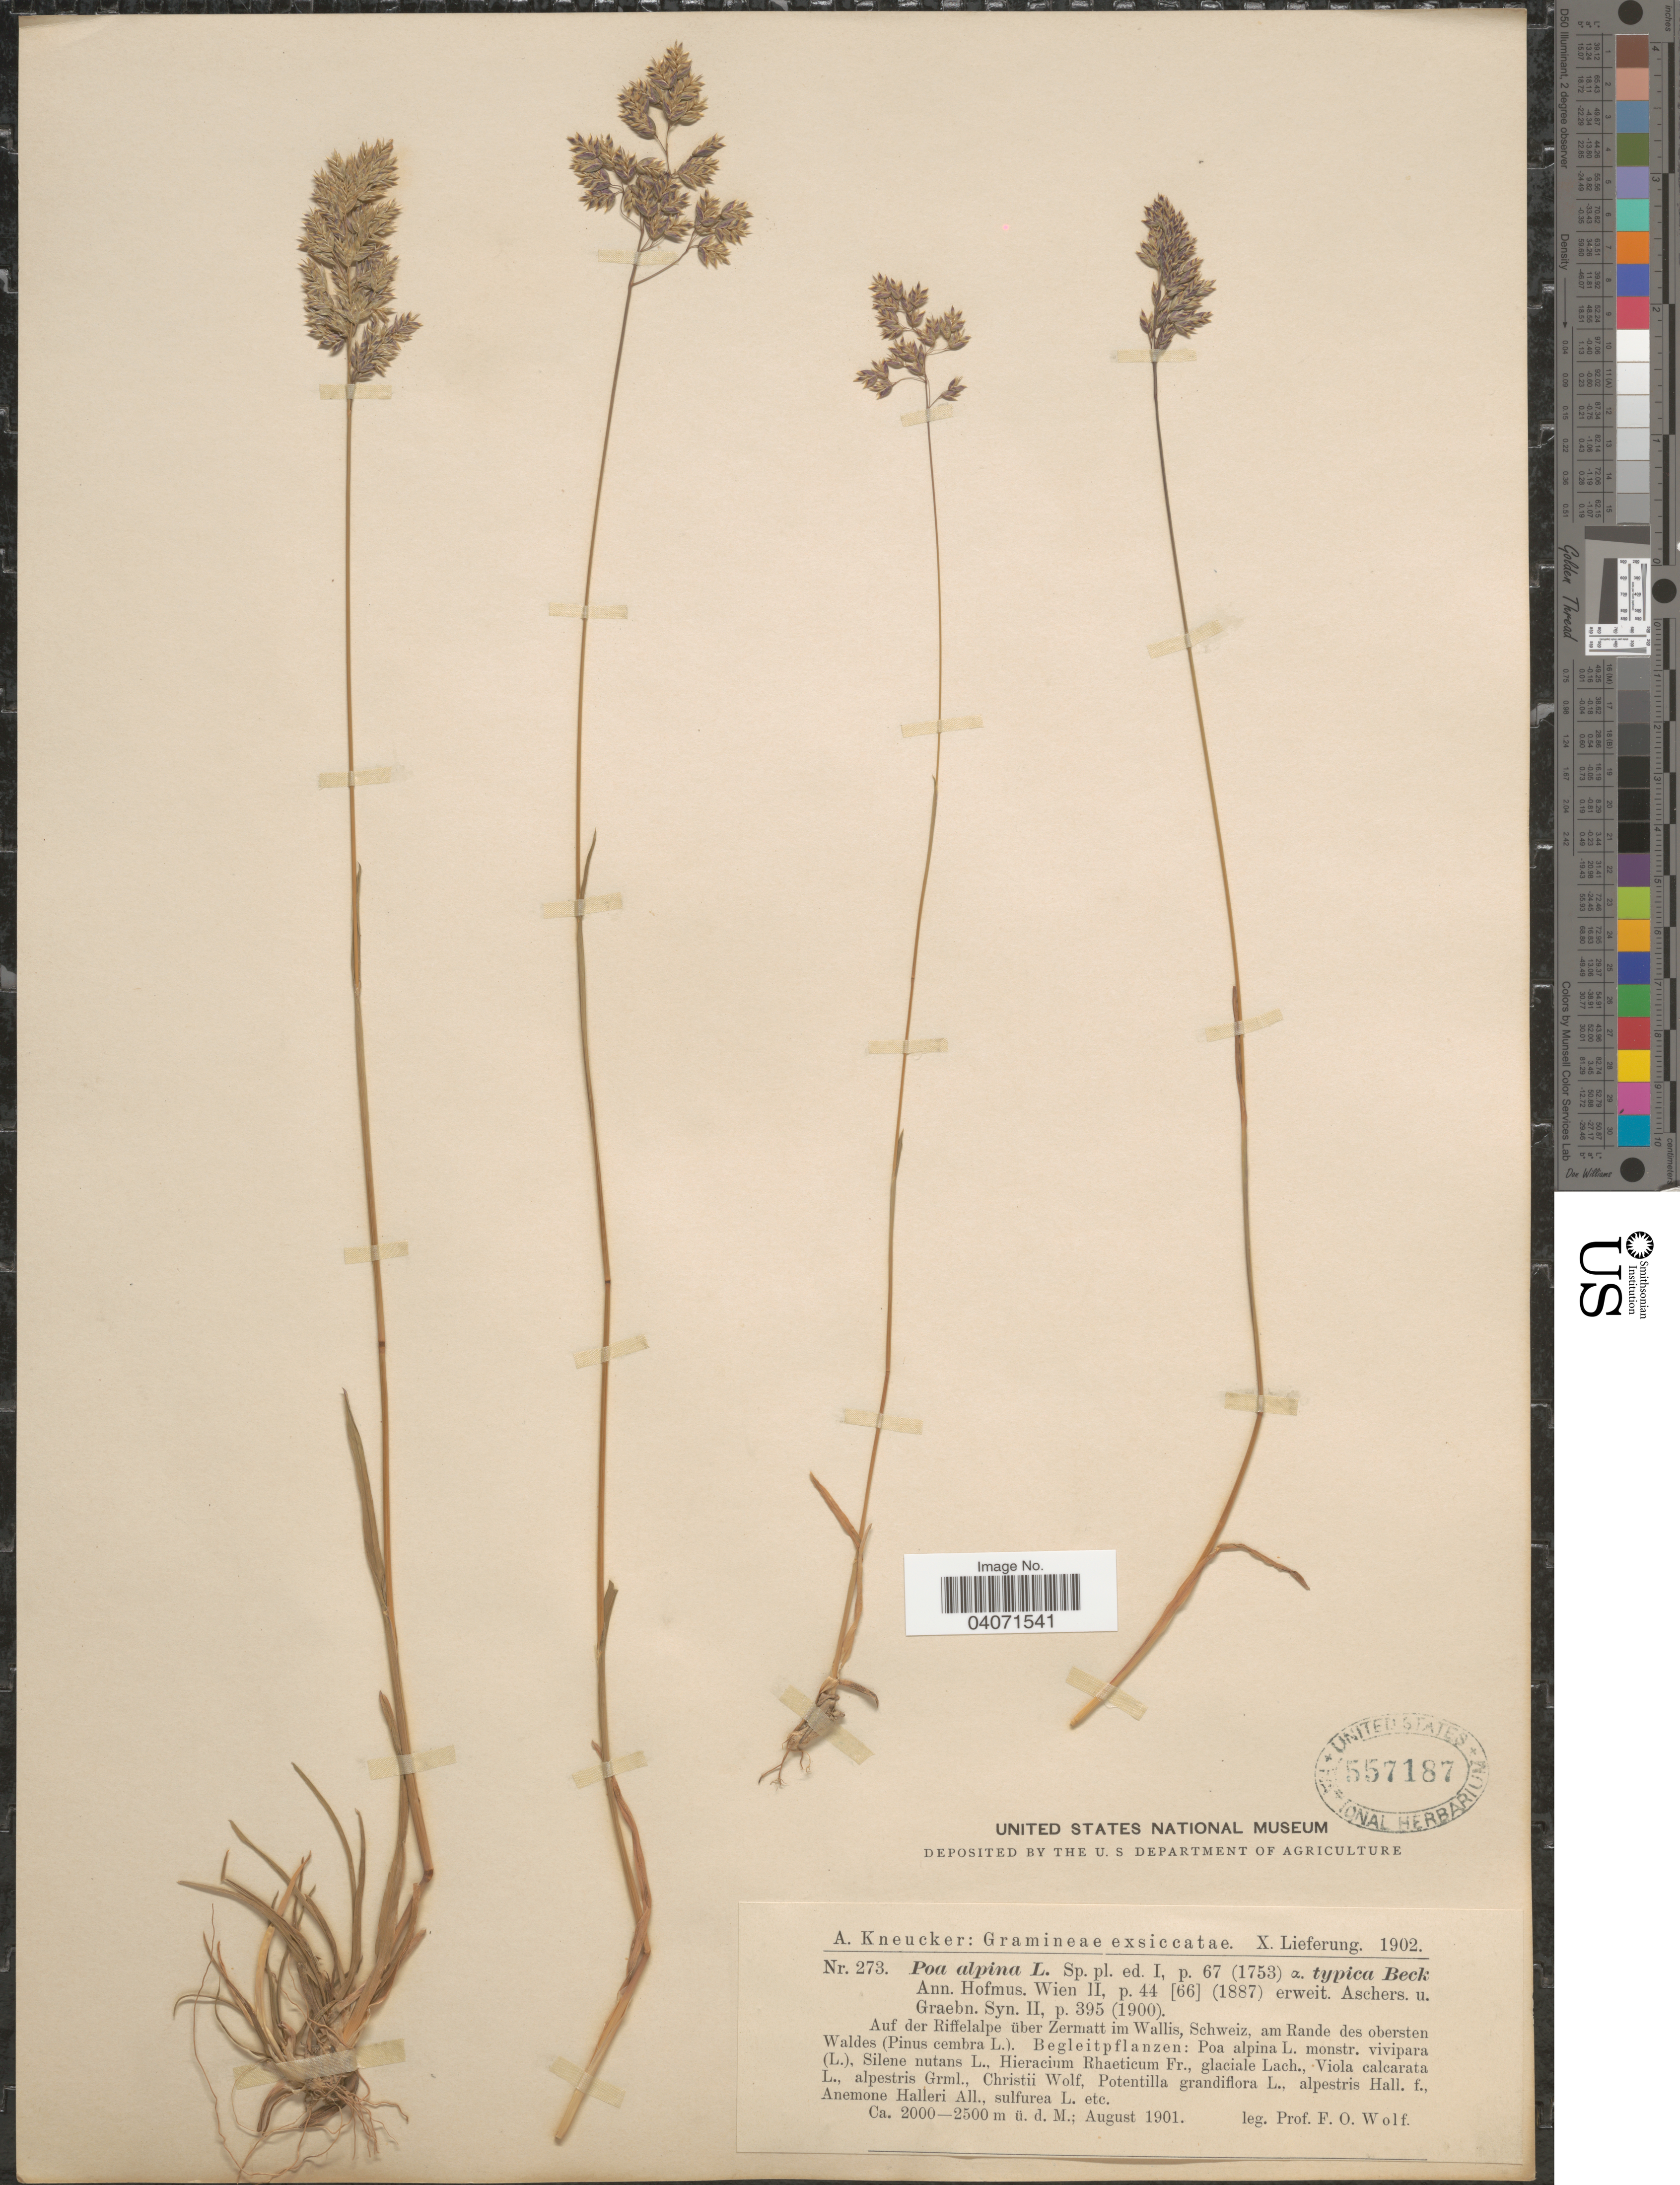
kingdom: Plantae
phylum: Tracheophyta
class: Liliopsida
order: Poales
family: Poaceae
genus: Poa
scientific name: Poa alpina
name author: L.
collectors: F. Wolf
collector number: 273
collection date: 1901-08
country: Switzerland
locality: Auf der Riffelalpe über Zermatt im Wallis, Schweiz, am Rande des obersten Waldes.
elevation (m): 2000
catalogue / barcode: US 557187